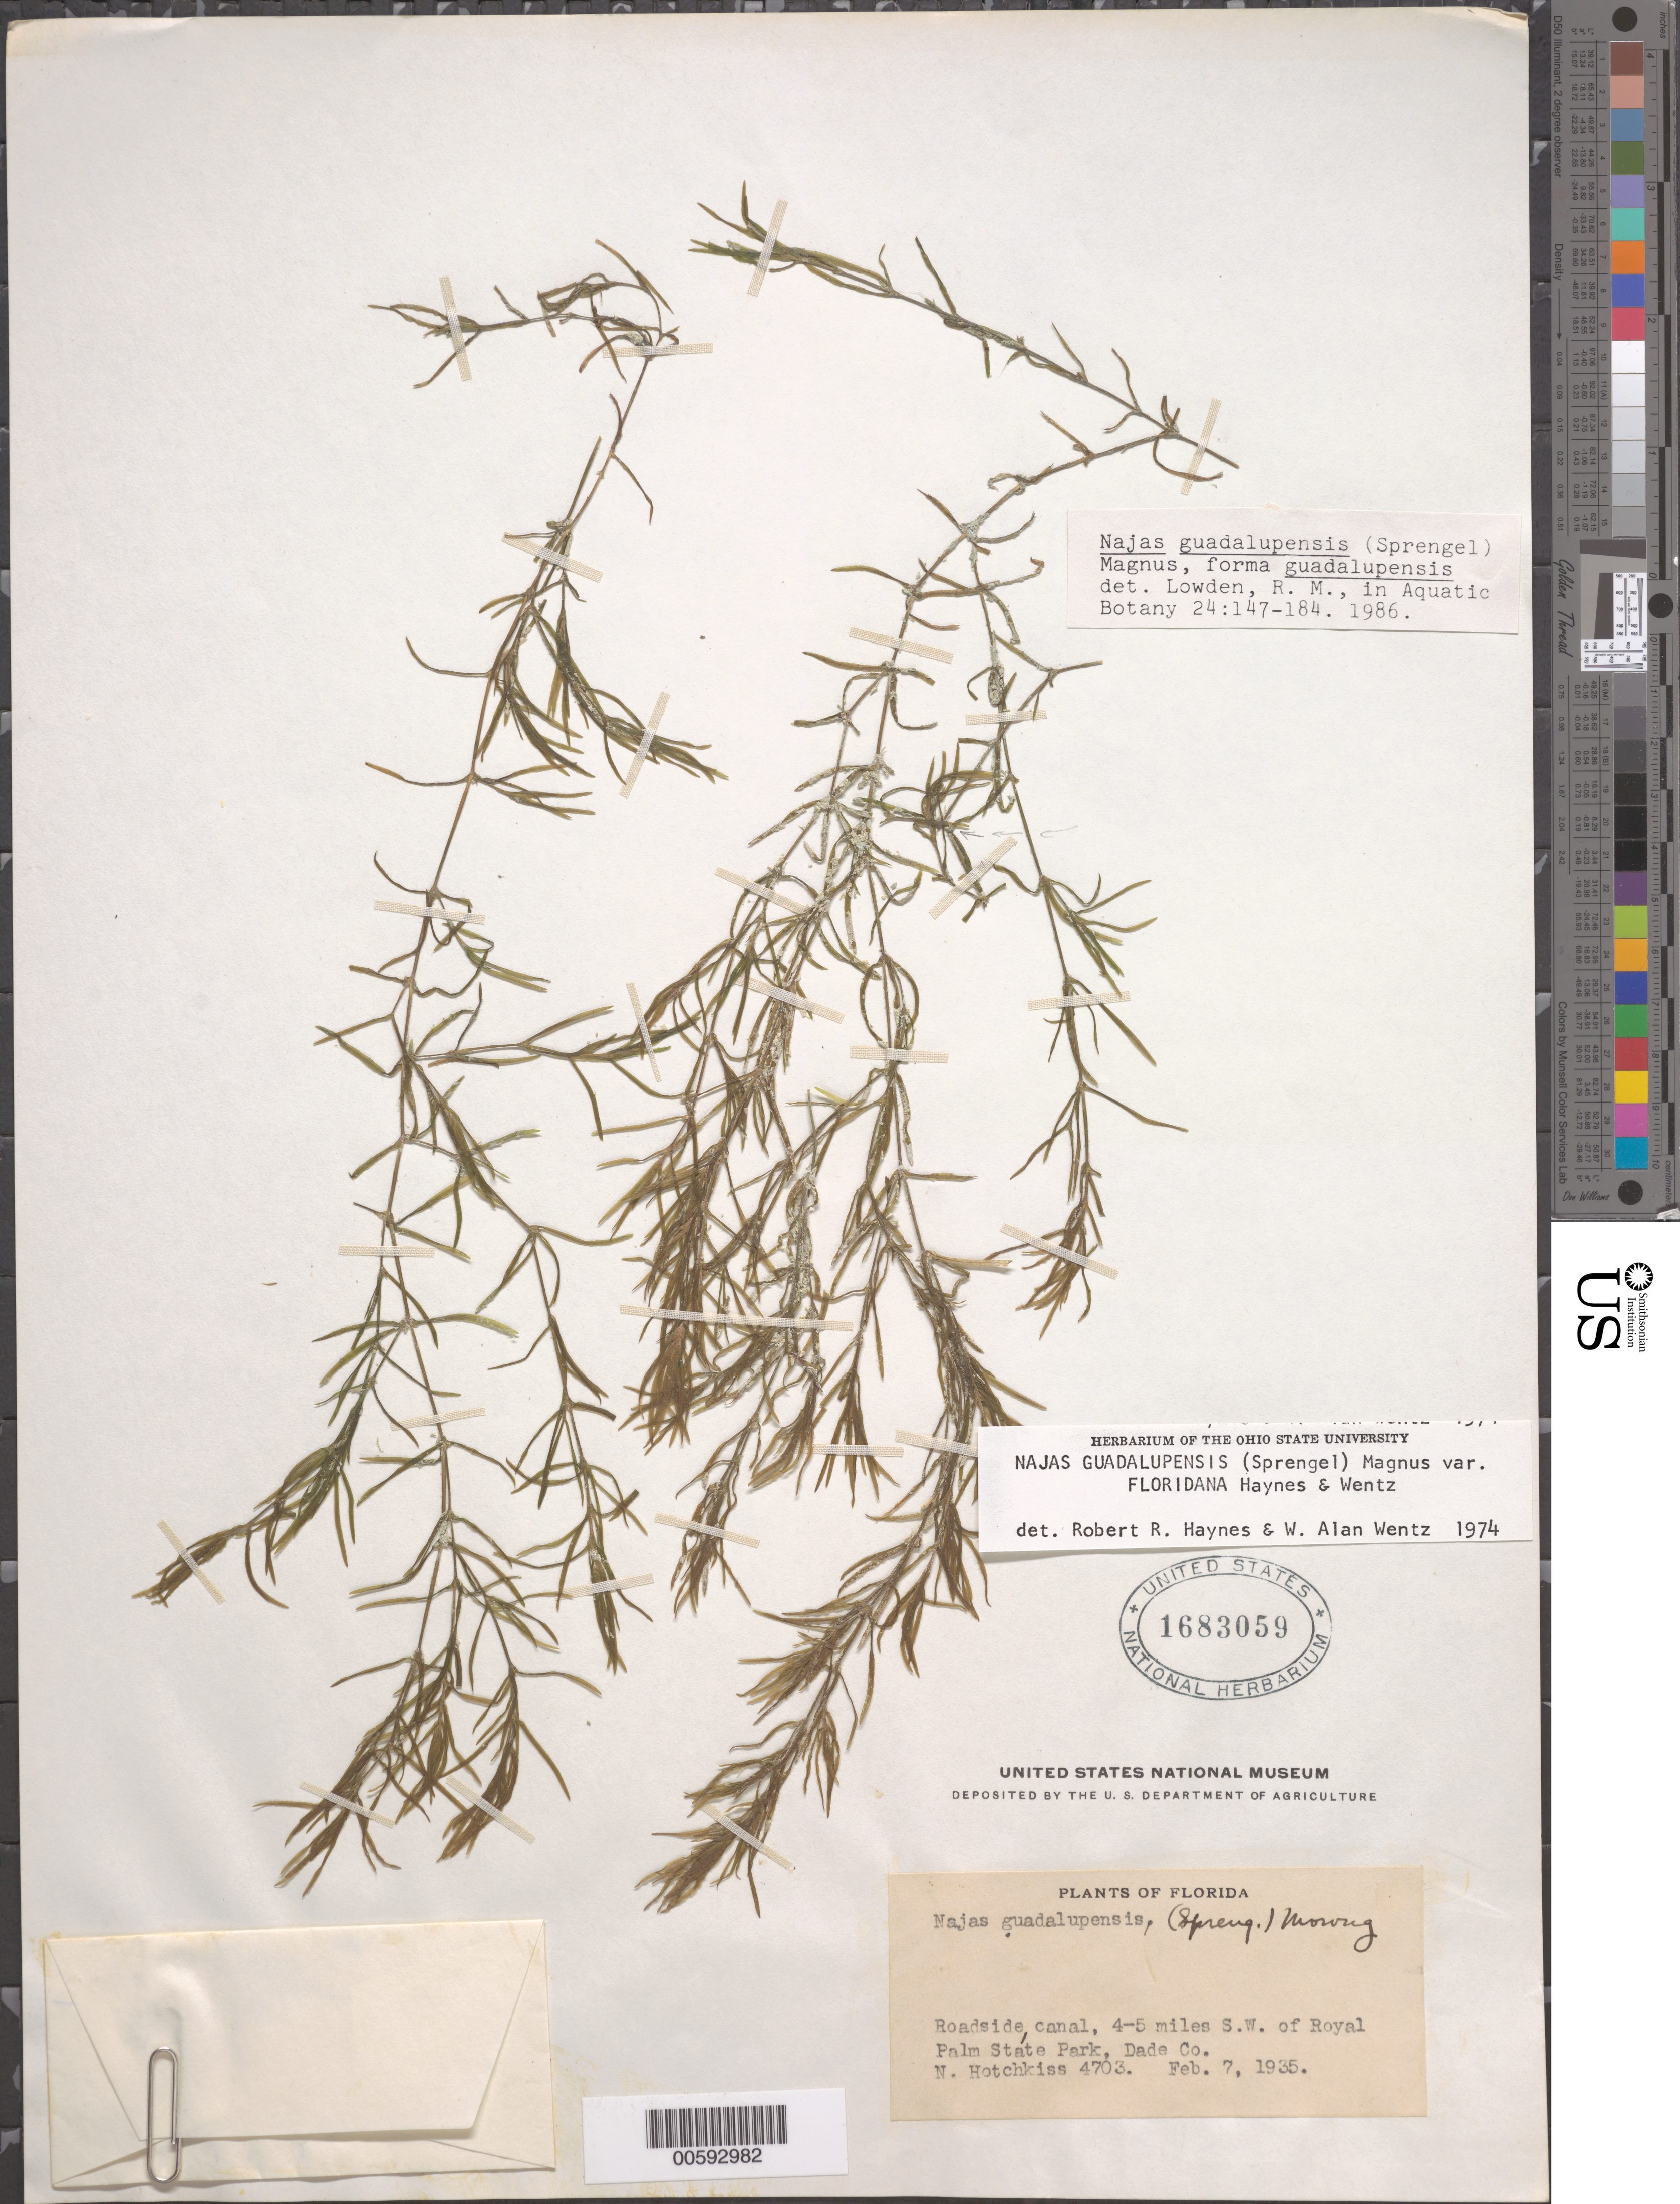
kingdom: Plantae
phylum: Tracheophyta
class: Liliopsida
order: Alismatales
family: Hydrocharitaceae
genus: Najas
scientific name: Najas guadalupensis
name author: (Spreng.) Magnus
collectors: N. Hitchkiss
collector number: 4703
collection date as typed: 07 Feb 1935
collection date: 1935-02-07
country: United States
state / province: Florida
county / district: Dade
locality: SW of Royal Palm State Park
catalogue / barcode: US 1683059